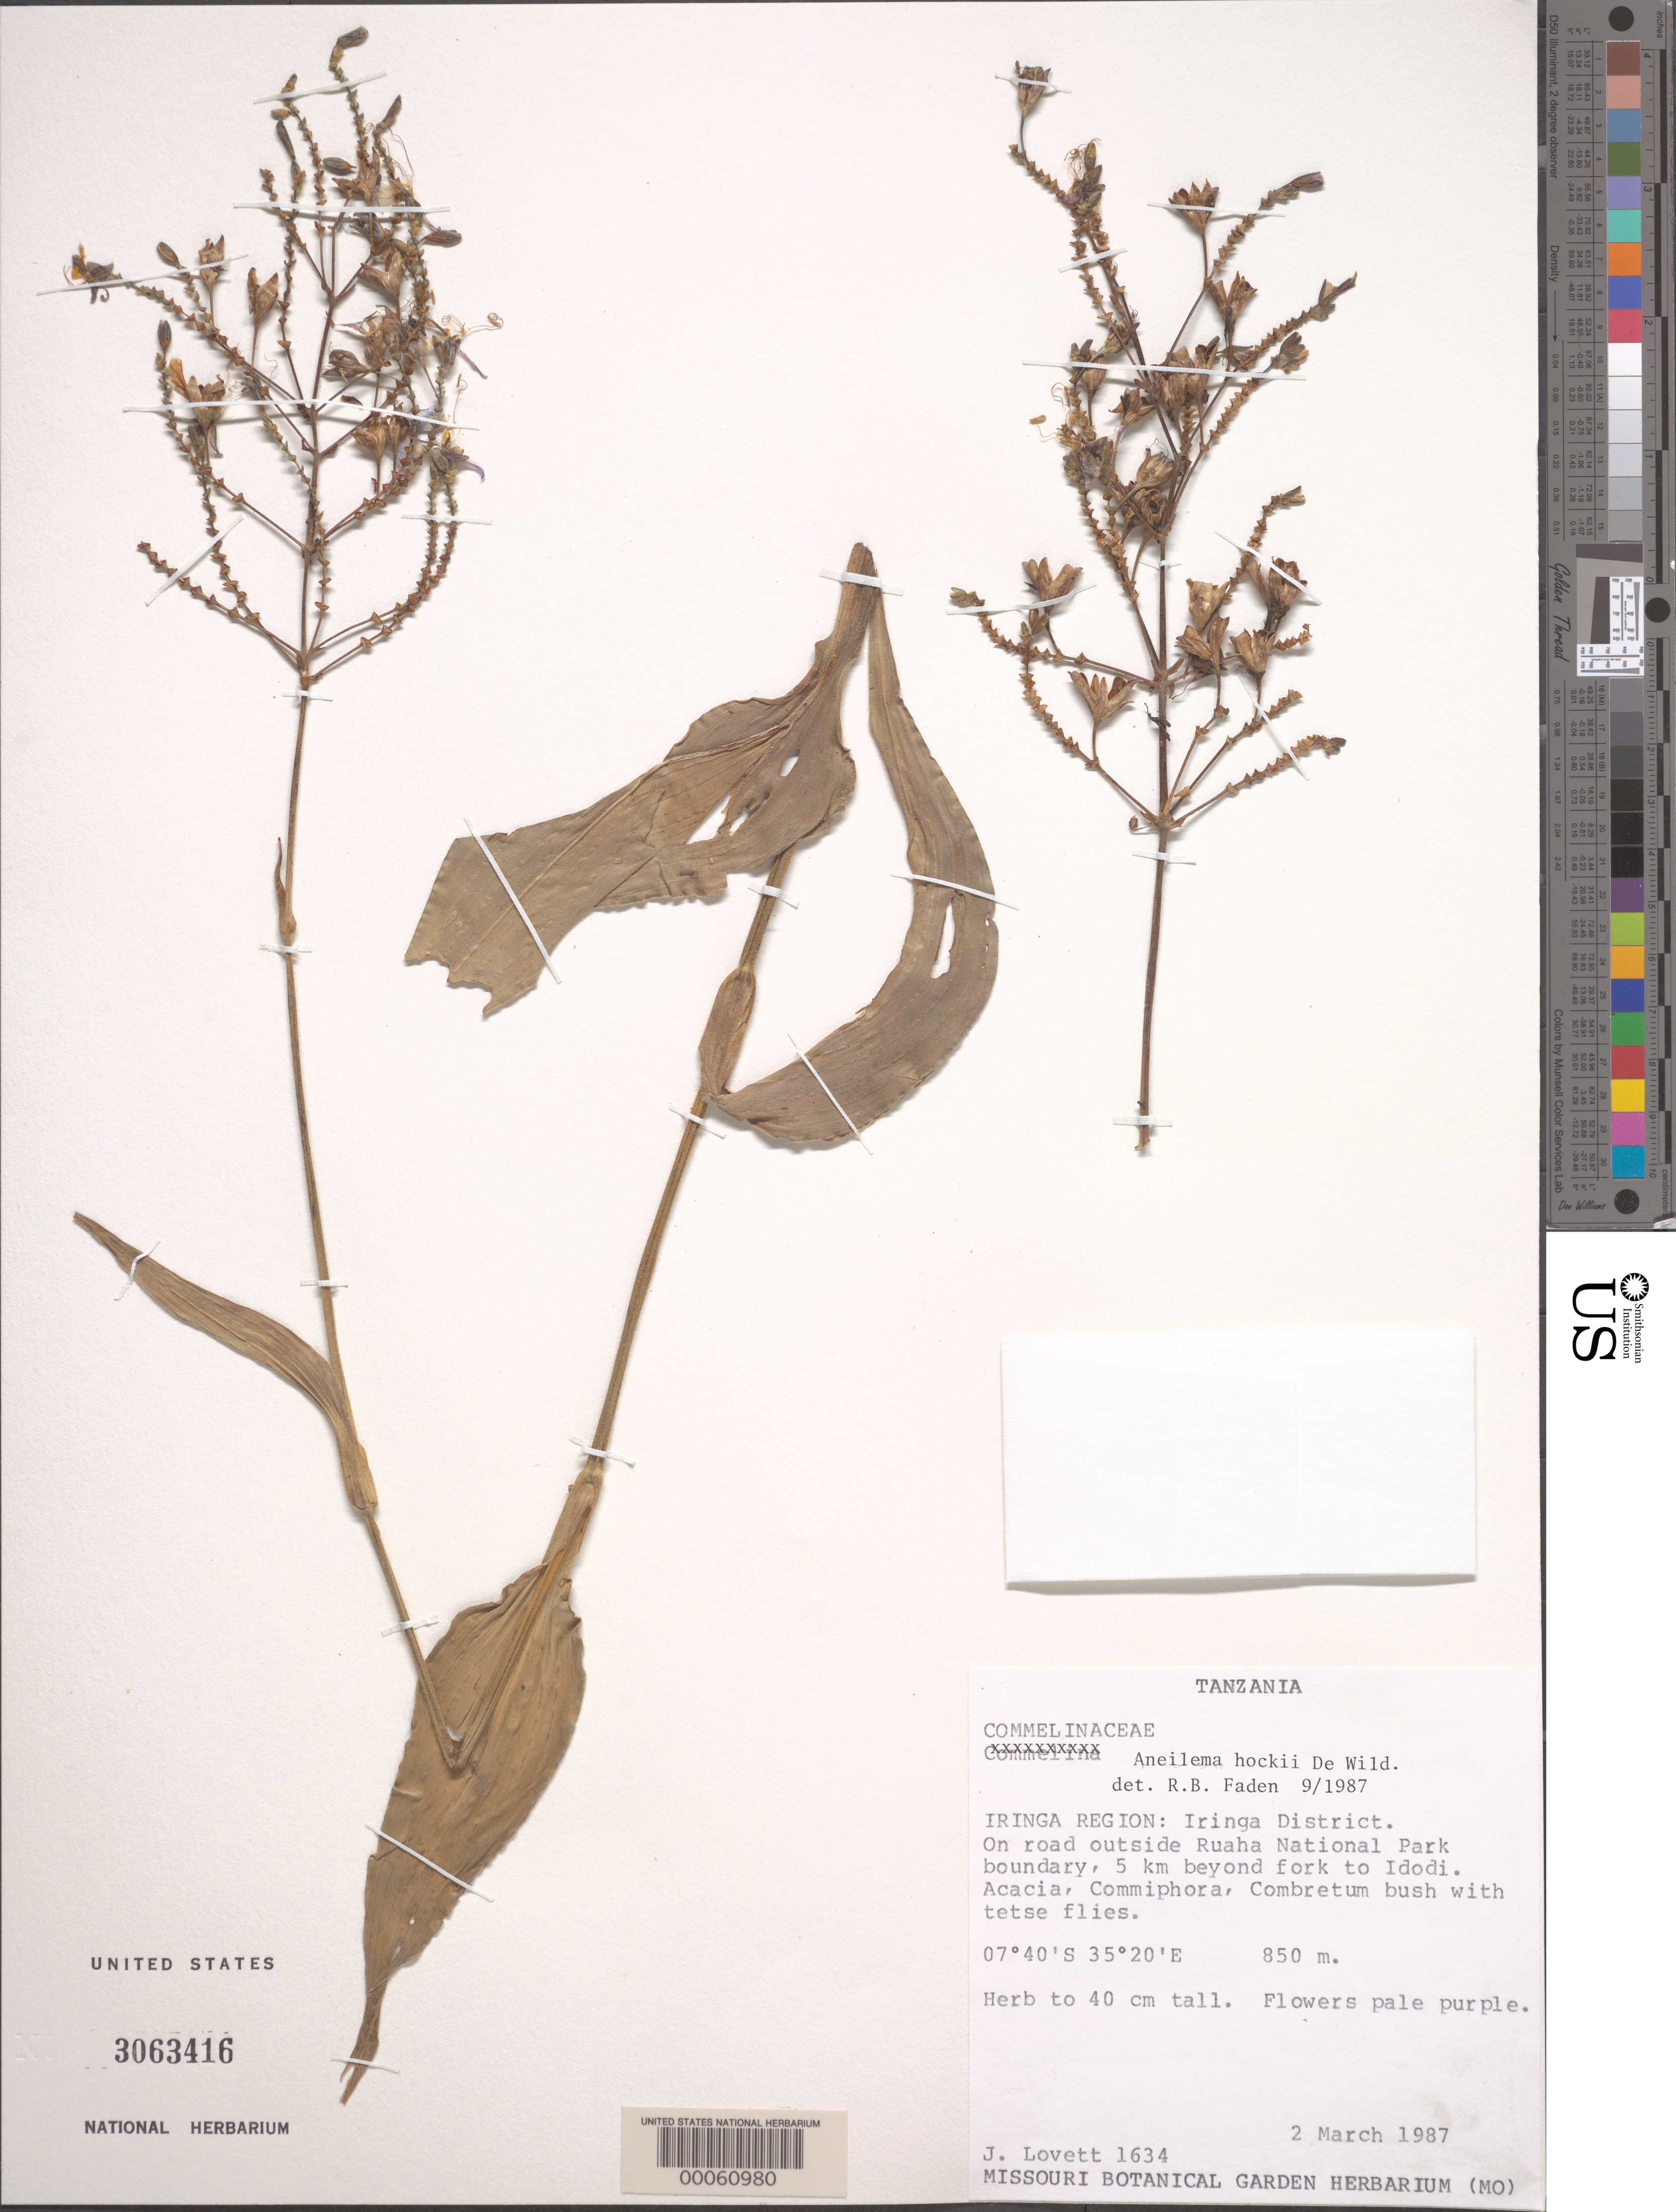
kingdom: Plantae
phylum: Tracheophyta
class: Liliopsida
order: Commelinales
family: Commelinaceae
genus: Aneilema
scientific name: Aneilema hockii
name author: De Wild.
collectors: J. Lovett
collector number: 1634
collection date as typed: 02 Mar 1987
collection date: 1987-03-02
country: Tanzania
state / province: Iringa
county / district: Iringa Dist.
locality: Road outside ruhua national park boundary, 5 km beyond fork to idodi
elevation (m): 850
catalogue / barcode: US 3063416